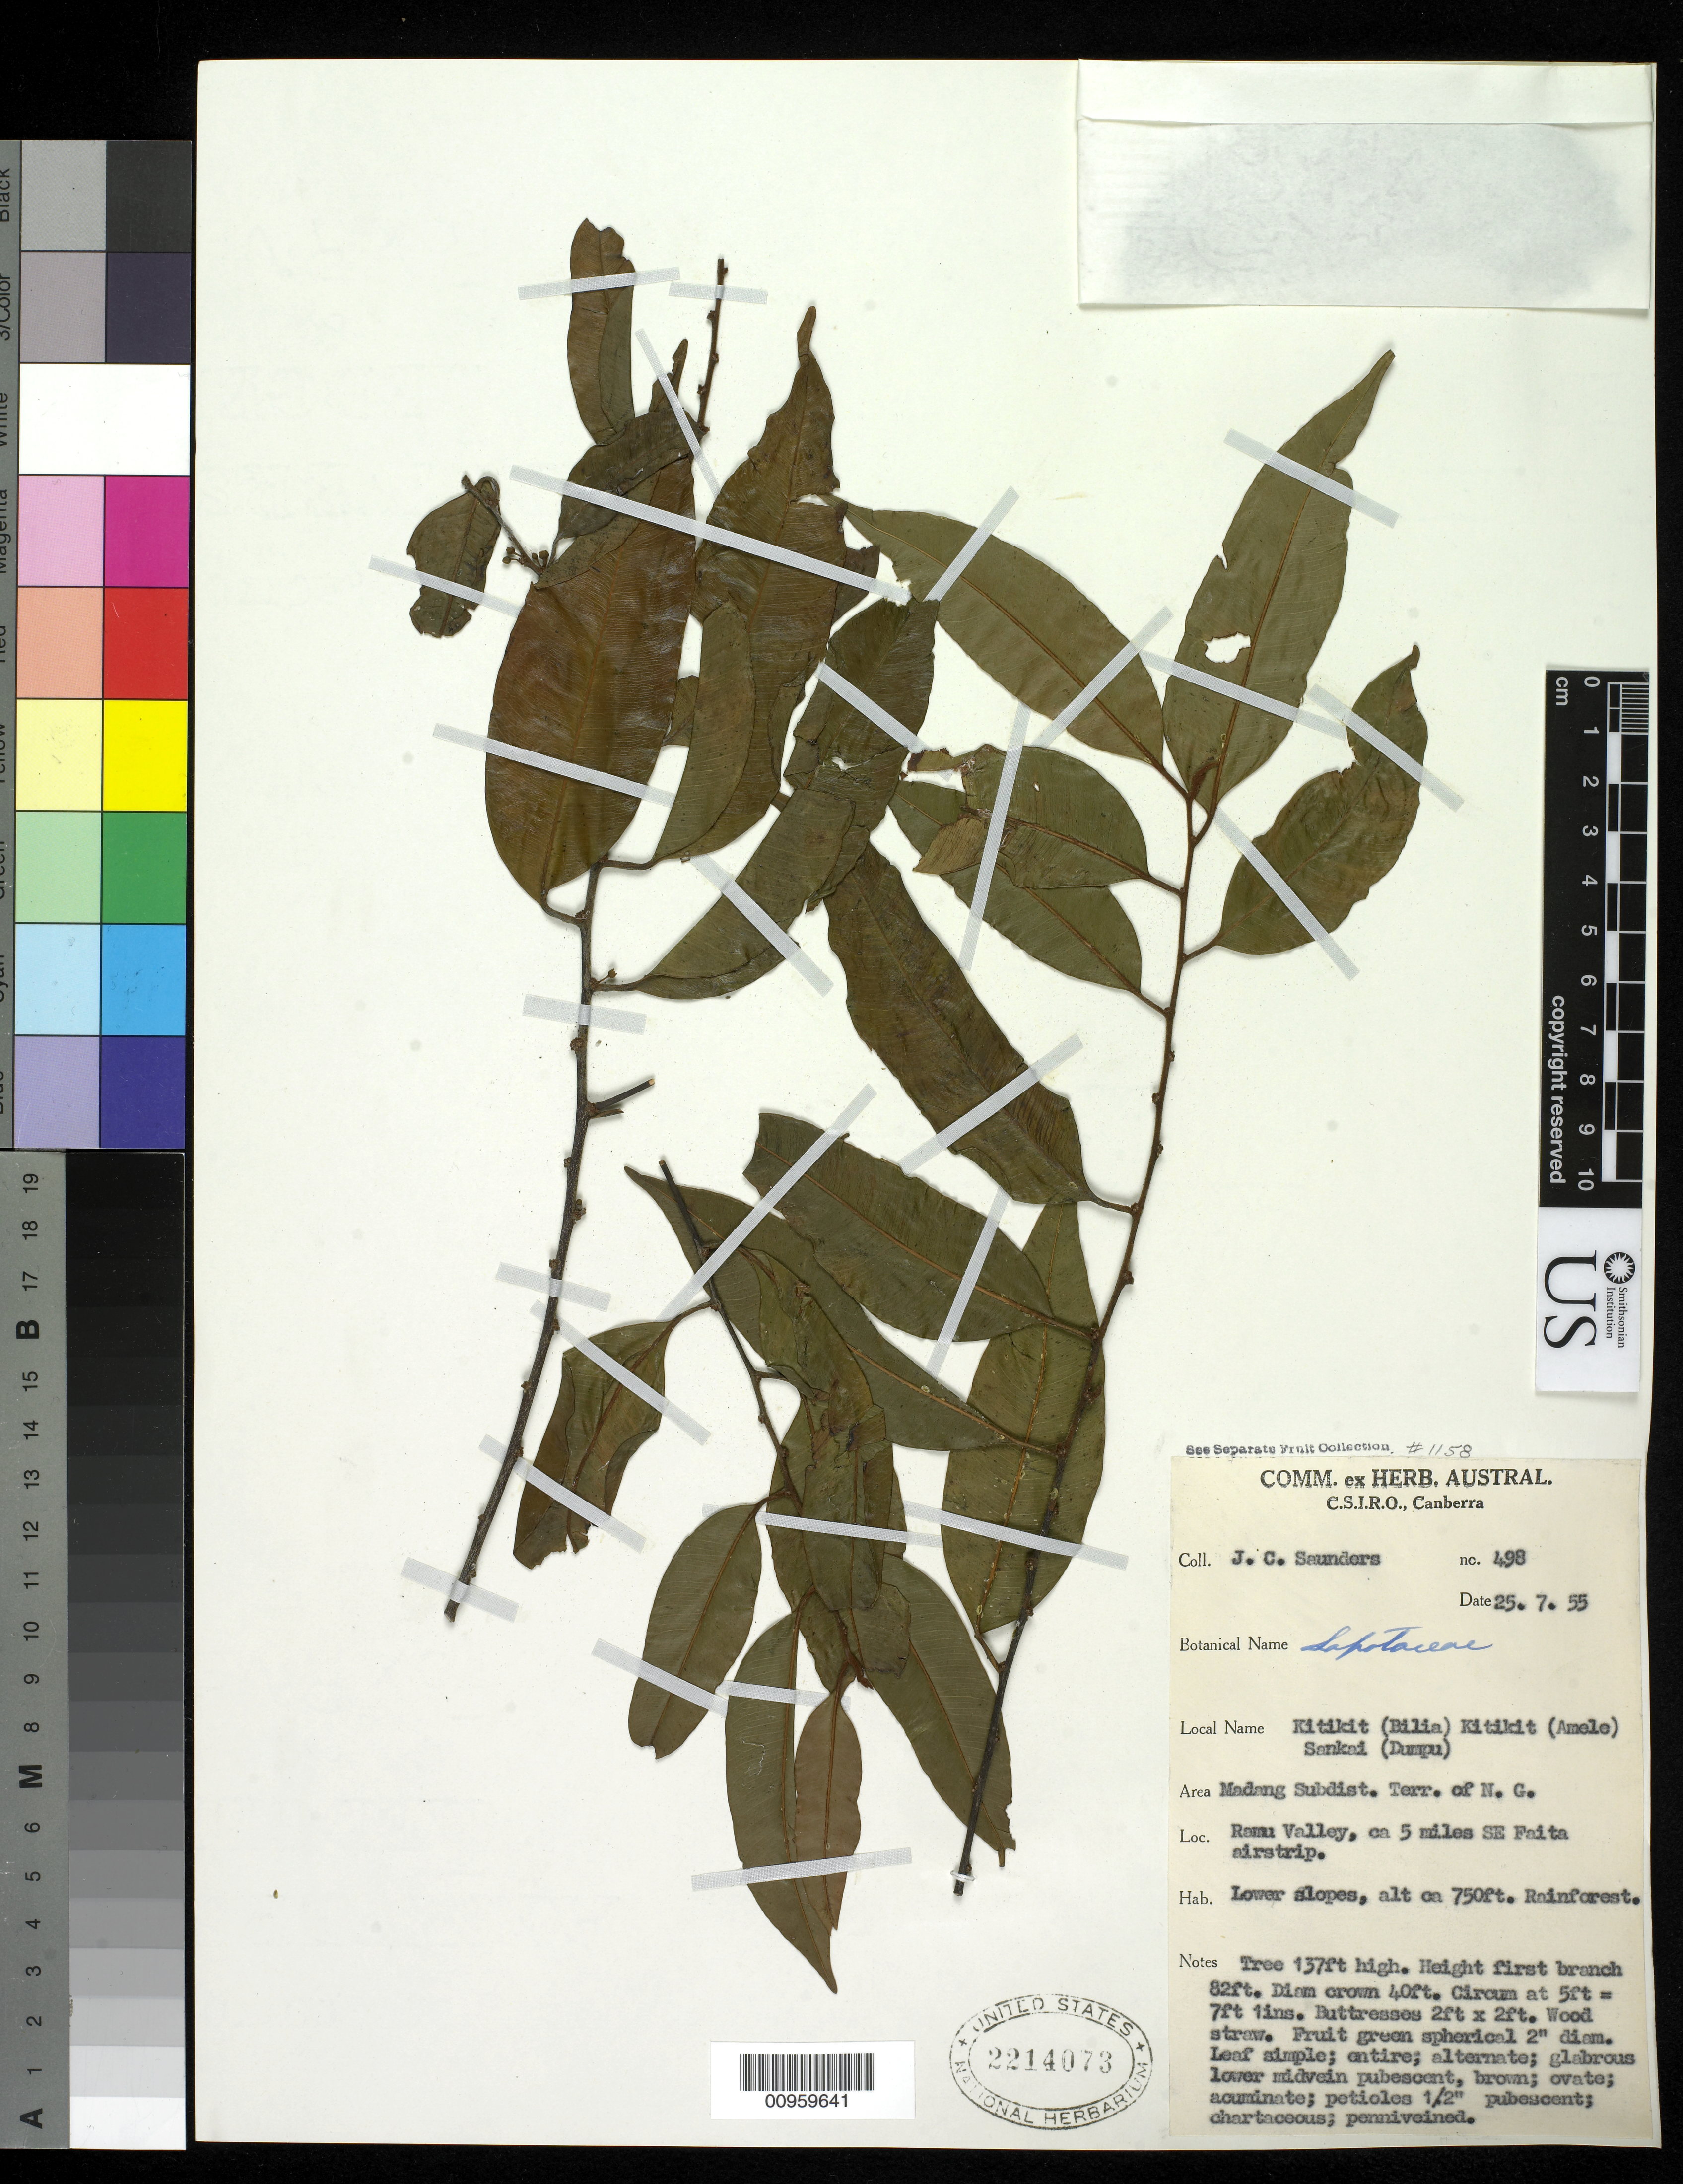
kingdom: Plantae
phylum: Tracheophyta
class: Magnoliopsida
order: Ericales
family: Sapotaceae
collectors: J. C. Saunders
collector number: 498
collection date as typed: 25 Jul 1955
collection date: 1955-07-25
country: Papua New Guinea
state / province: Madang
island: New Guinea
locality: Ramu Valley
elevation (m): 229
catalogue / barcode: US 2214073